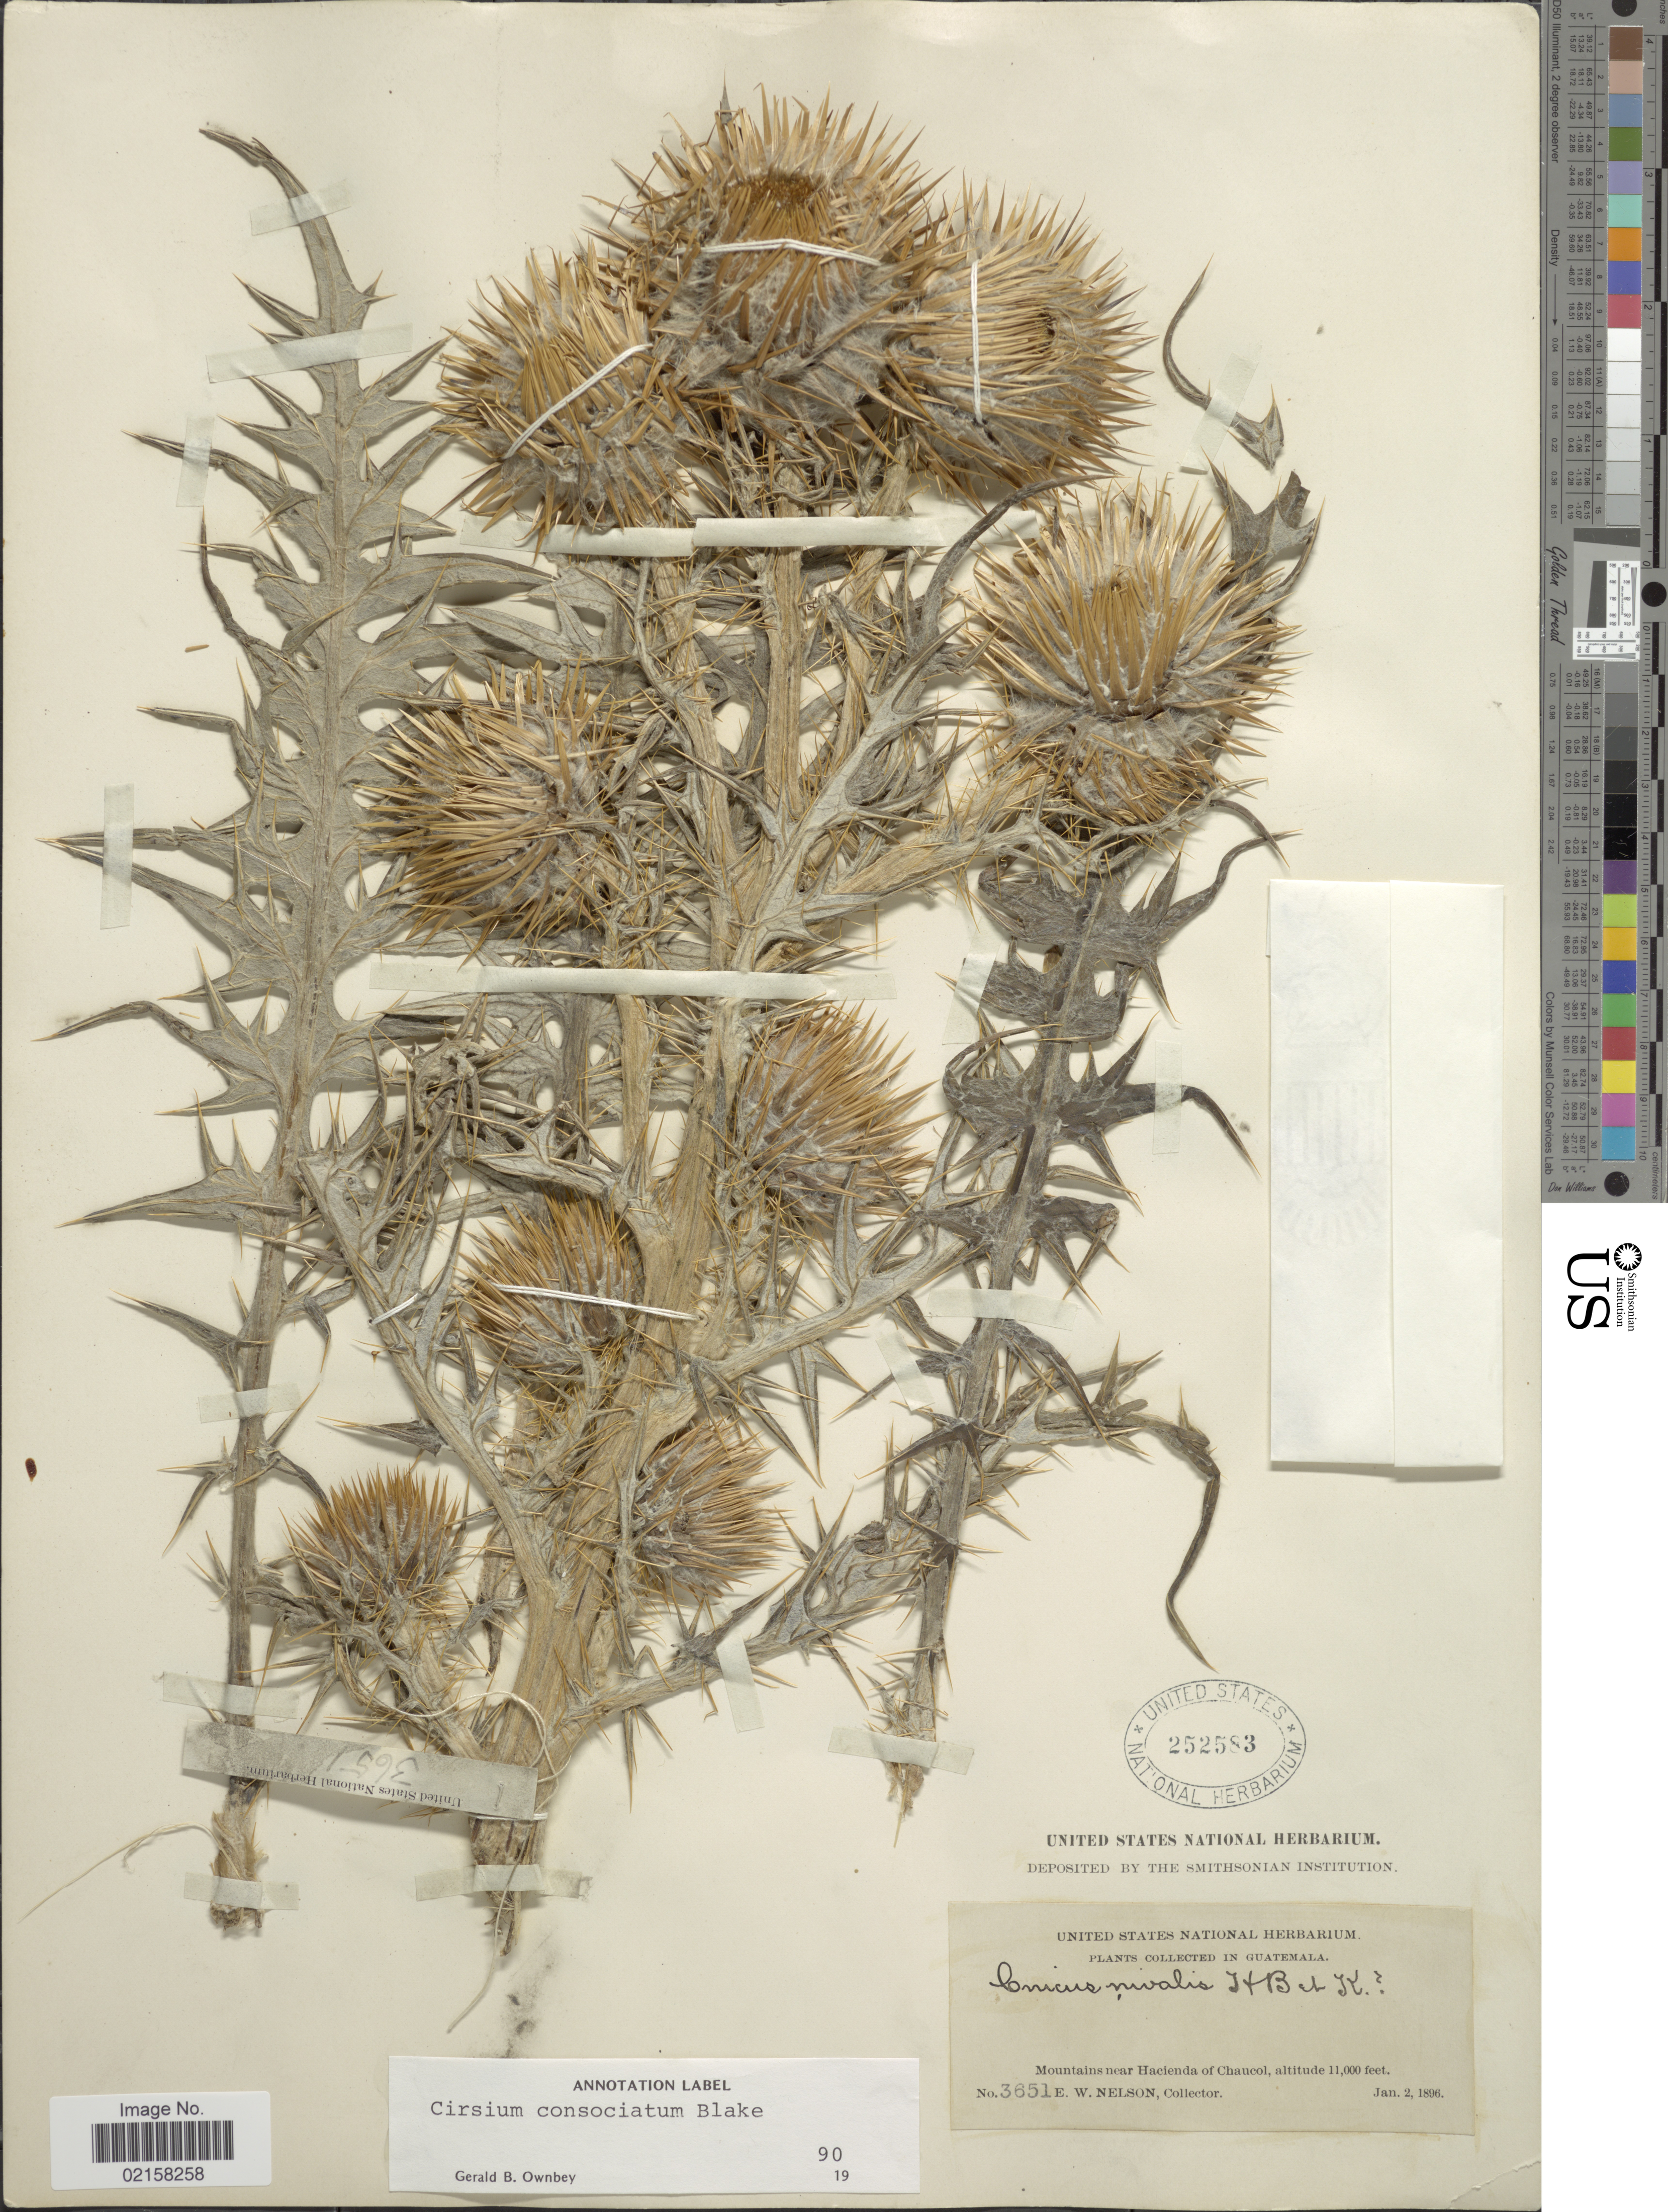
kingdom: Plantae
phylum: Tracheophyta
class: Magnoliopsida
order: Asterales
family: Asteraceae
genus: Cirsium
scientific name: Cirsium consociatum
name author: S.F. Blake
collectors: E. W. Nelson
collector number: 3651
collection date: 1896-01-01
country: Guatemala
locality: Mountains near Hacienda of Chaucol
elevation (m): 3353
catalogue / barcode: US 252583